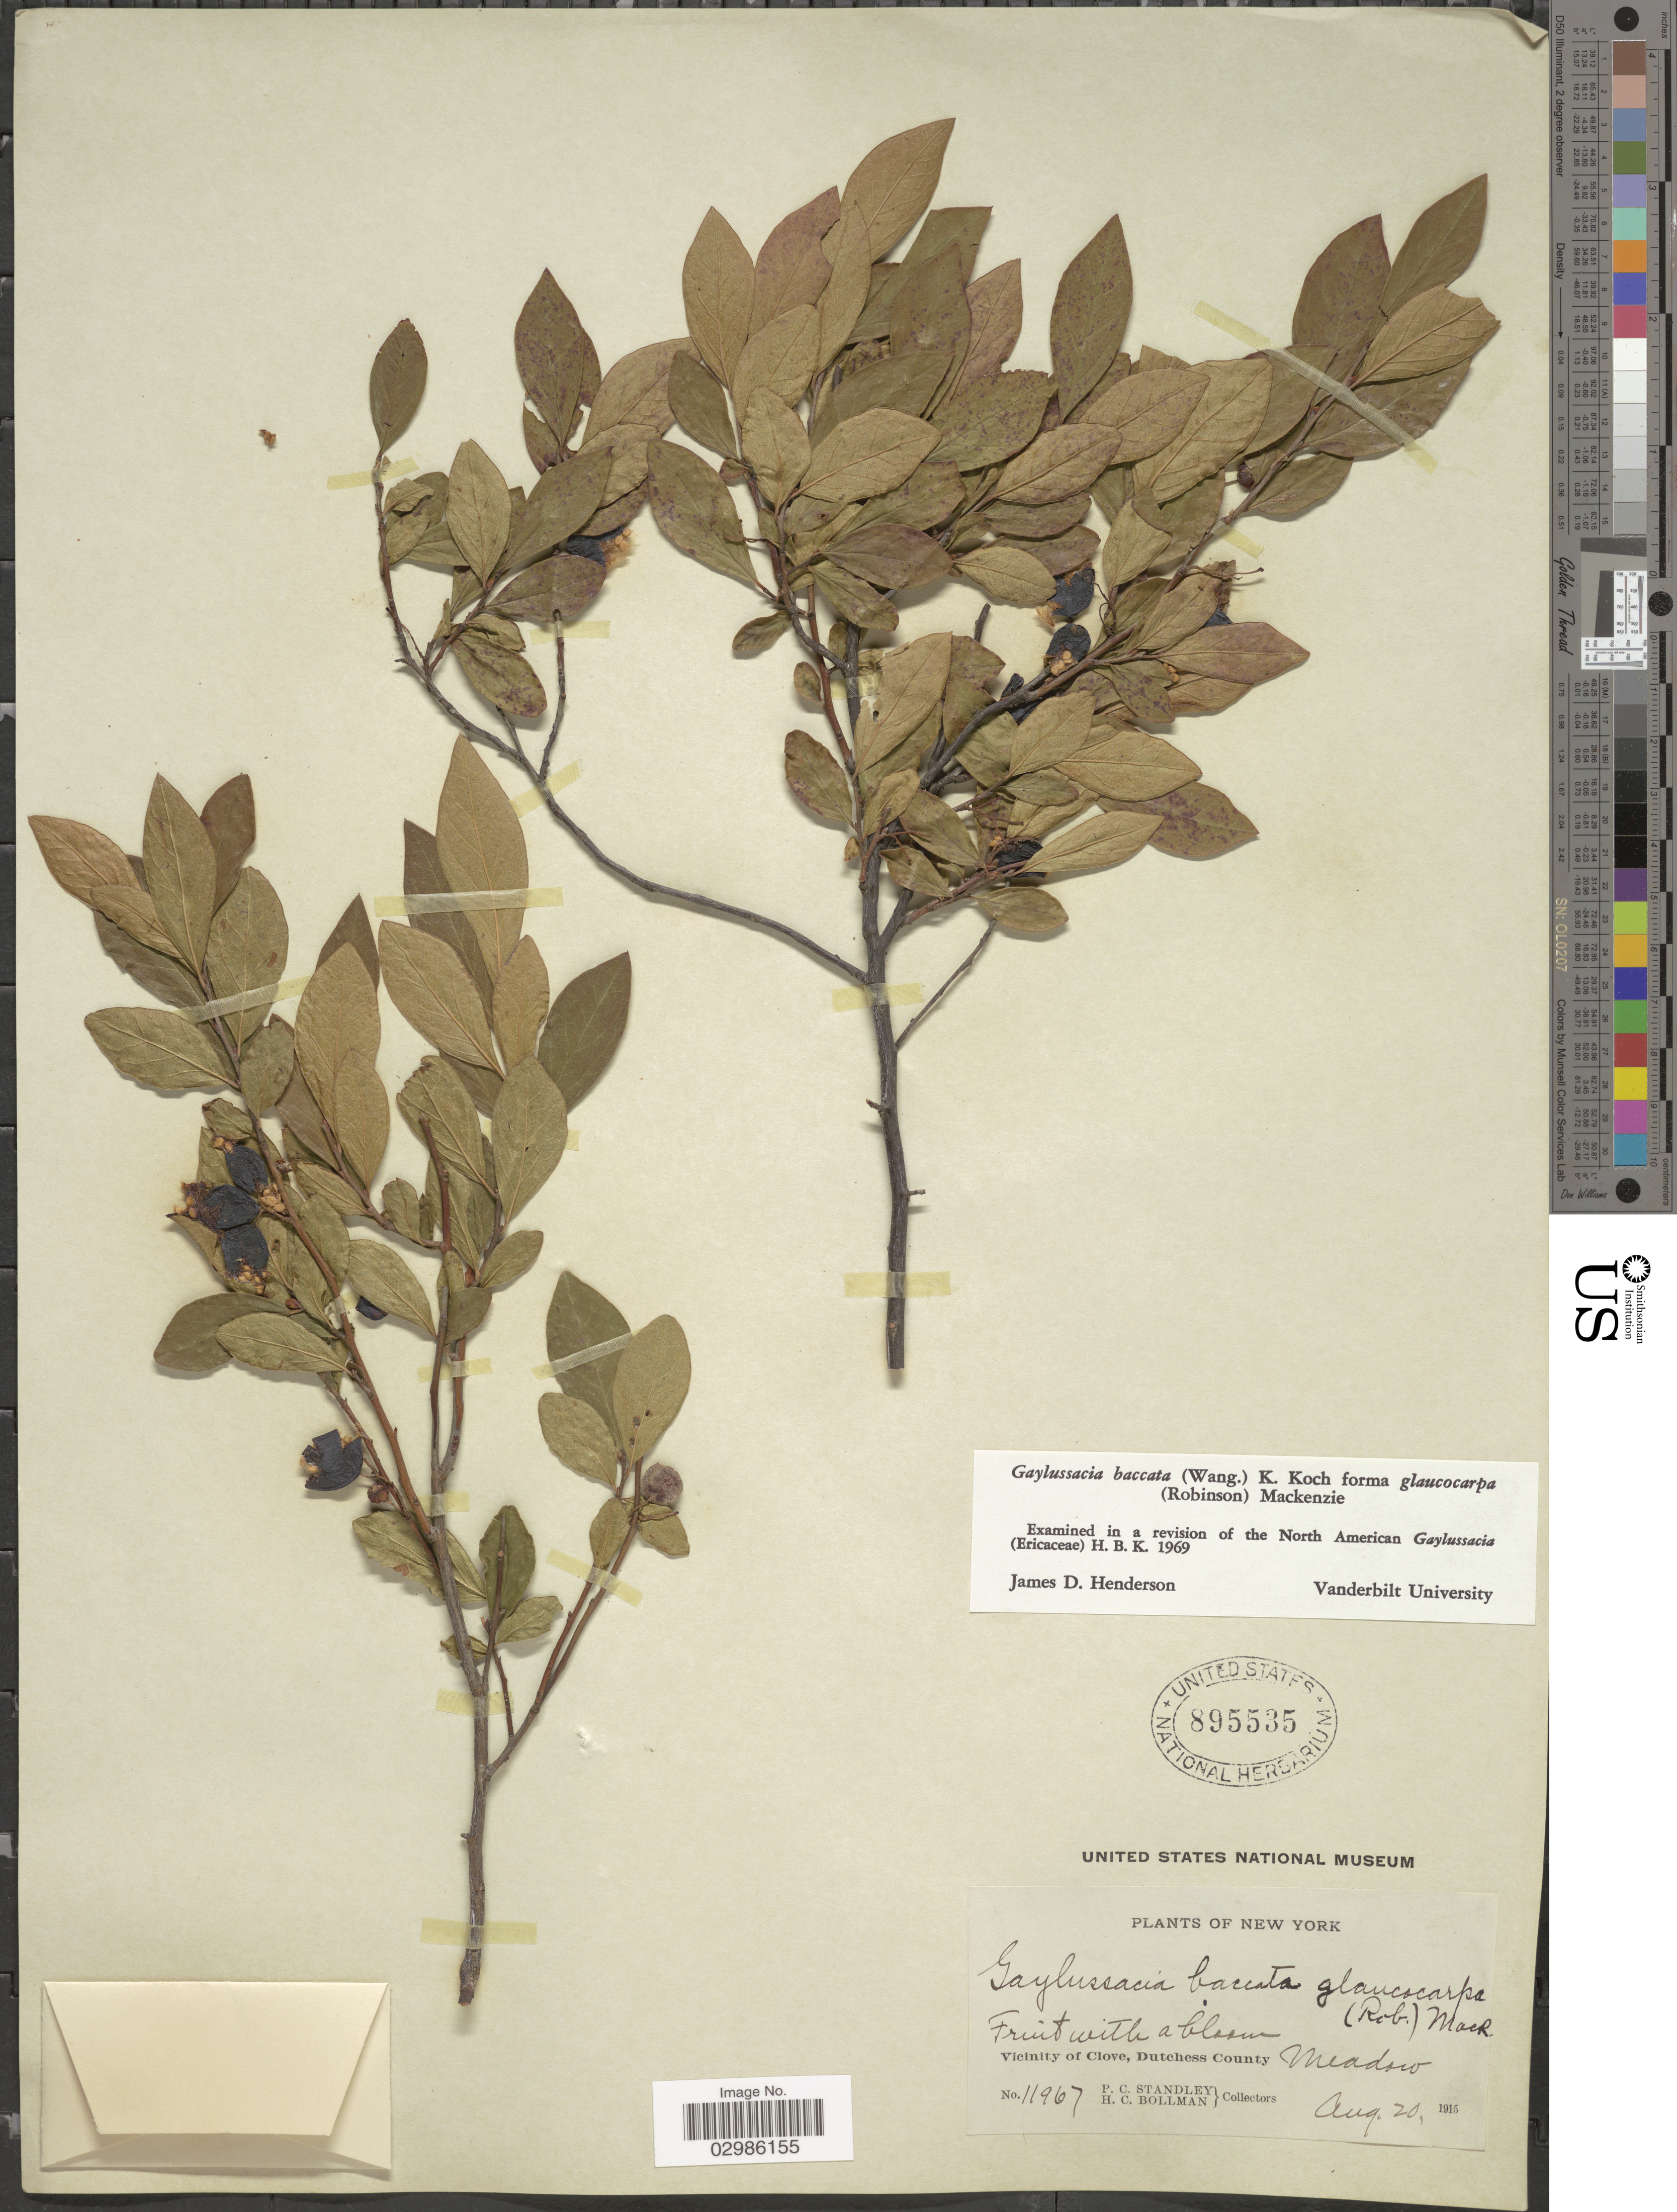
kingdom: Plantae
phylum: Tracheophyta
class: Magnoliopsida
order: Ericales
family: Ericaceae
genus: Gaylussacia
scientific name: Gaylussacia baccata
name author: (Wangenh.) K. Koch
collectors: P. C. Standley & H. C. Bollman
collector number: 11967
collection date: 1915-08-20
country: United States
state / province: New York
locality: Vicinity of Clove, Dutchess County, meadow.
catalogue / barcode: US 895535